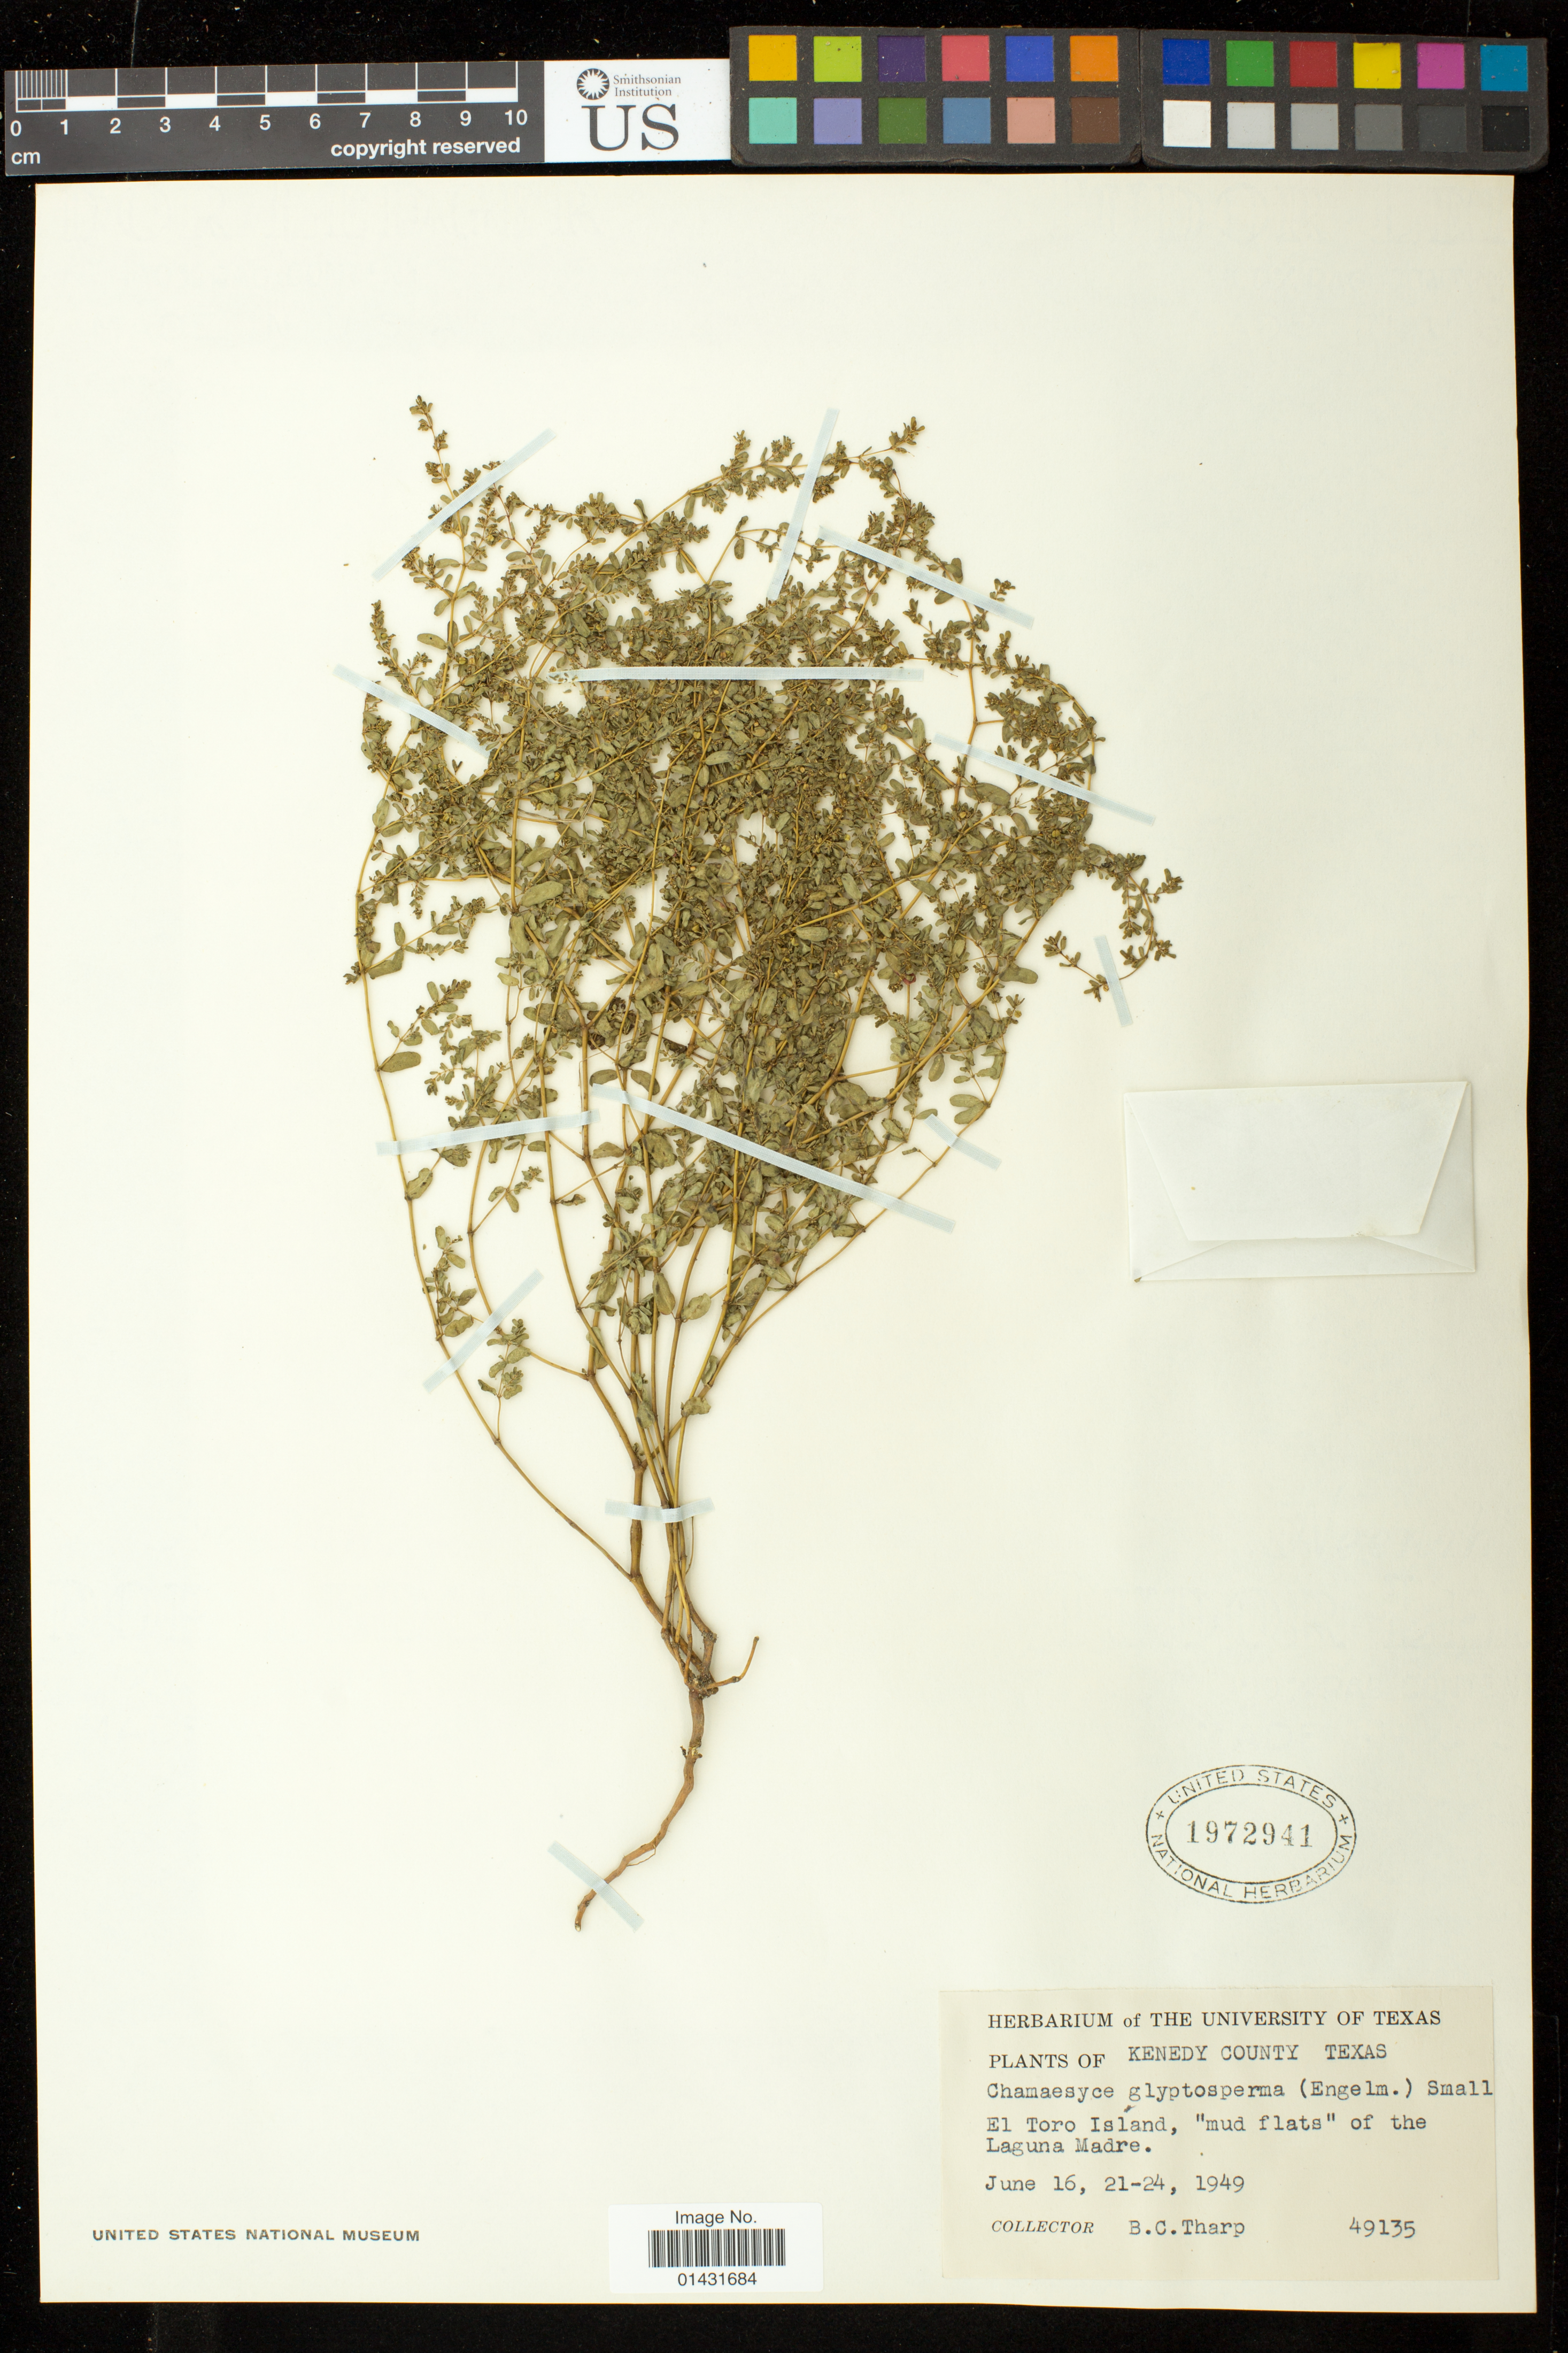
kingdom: Plantae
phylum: Tracheophyta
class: Magnoliopsida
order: Malpighiales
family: Euphorbiaceae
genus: Euphorbia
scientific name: Euphorbia glyptosperma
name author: Engelm.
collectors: B. C. Tharp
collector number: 49135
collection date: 1949-06-16/1949-06-24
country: United States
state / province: Texas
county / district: Kenedy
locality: El Toro Island, "mud flats" of the Laguna Madre.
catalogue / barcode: US 1972941